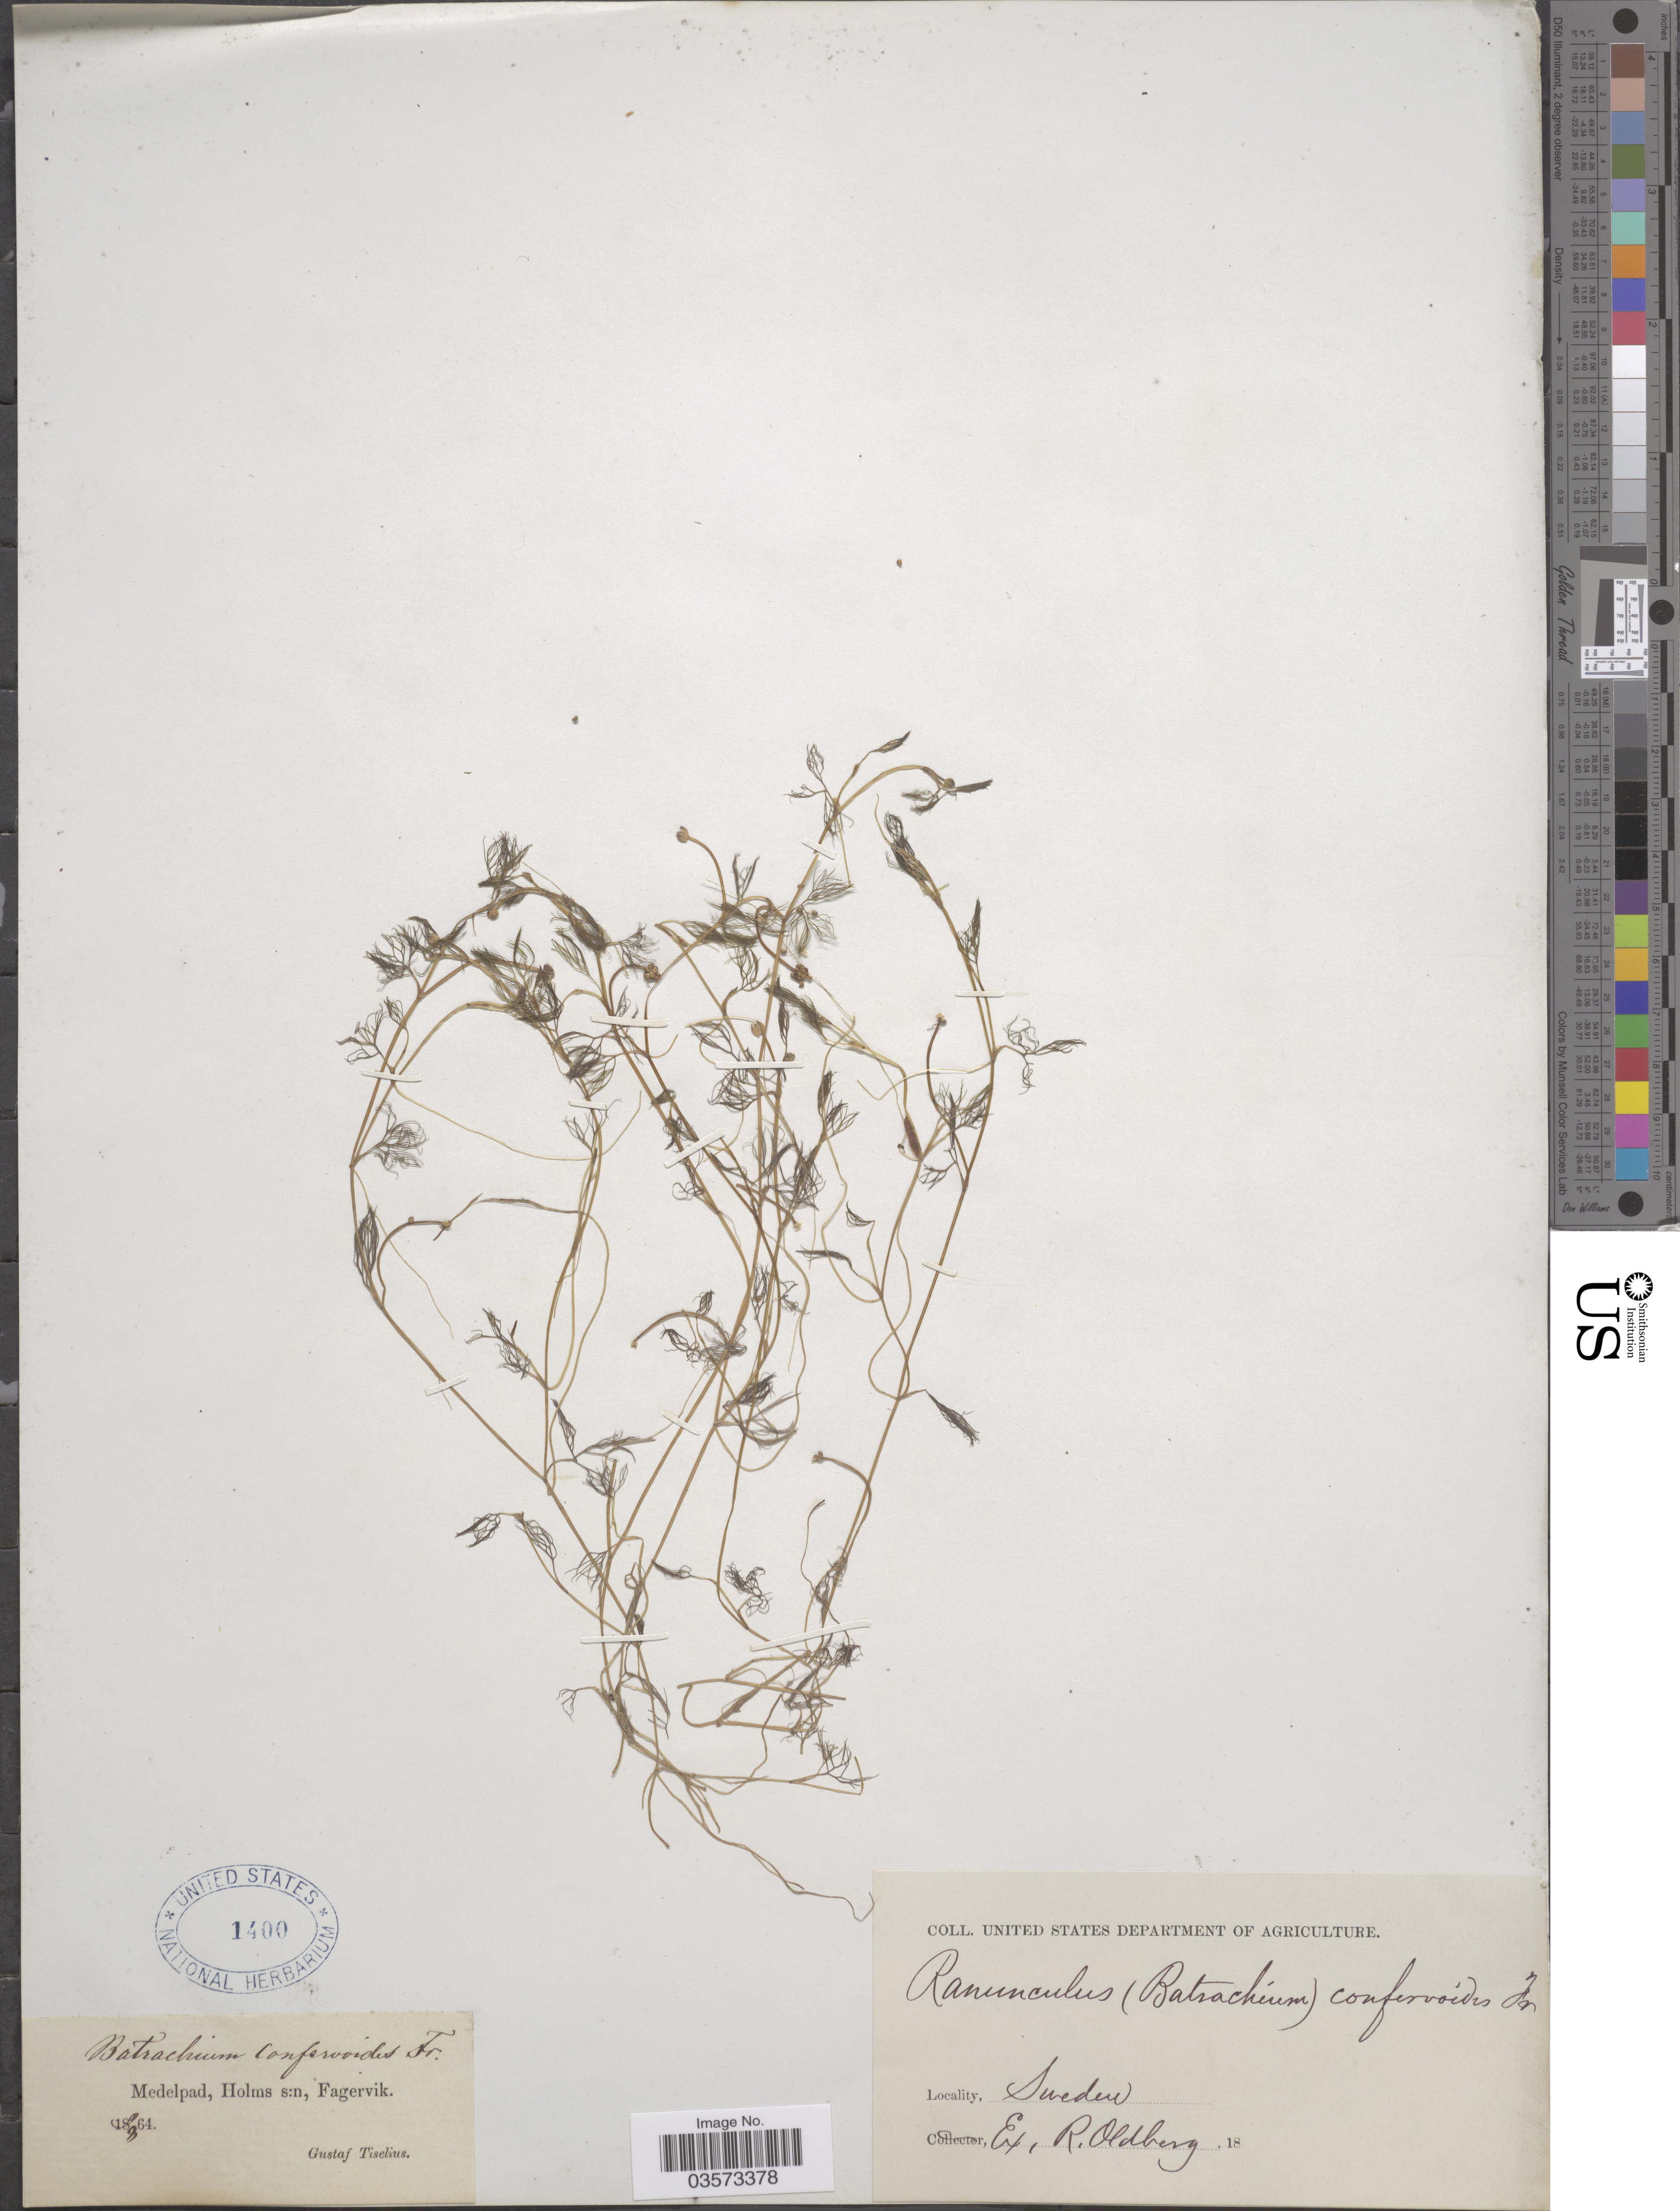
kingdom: Plantae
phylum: Tracheophyta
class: Magnoliopsida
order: Ranunculales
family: Ranunculaceae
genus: Ranunculus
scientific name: Ranunculus confervoides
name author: (Fr. a) Fr.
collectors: G. Tiselius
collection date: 1864-08-09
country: Sweden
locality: Medelpad, Holms s:n, Fagervik.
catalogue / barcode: US 1400